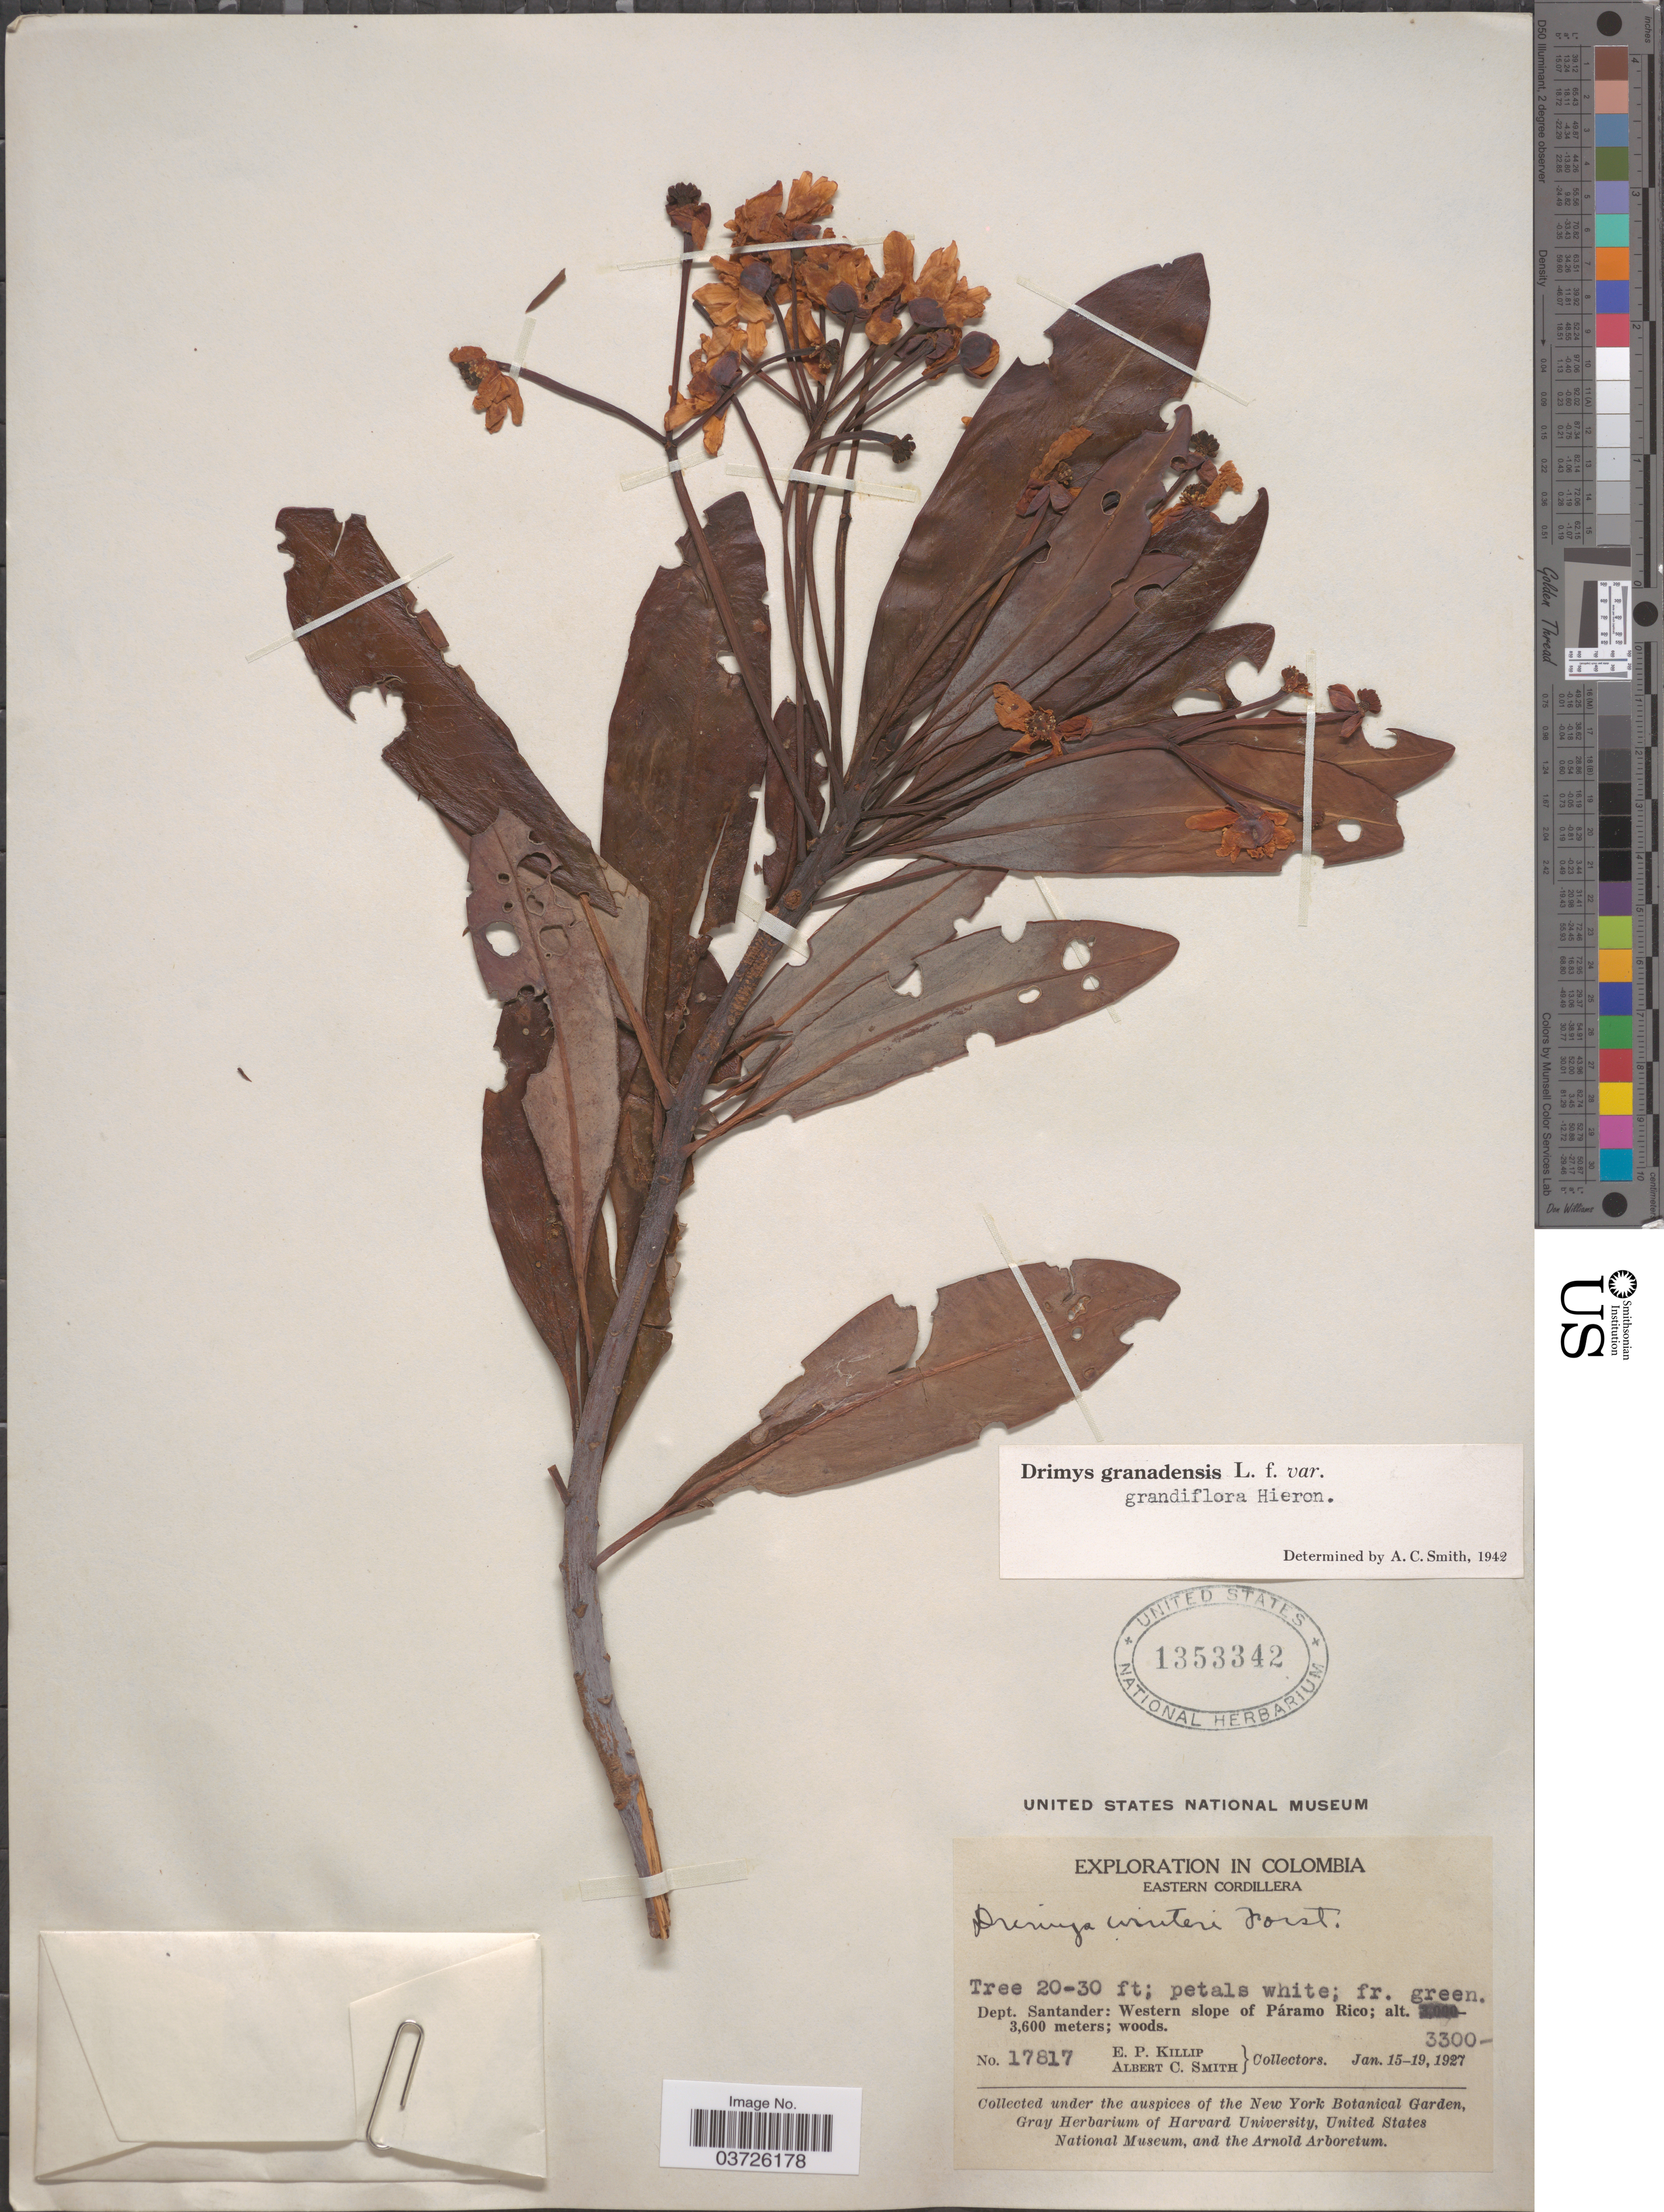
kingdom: Plantae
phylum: Tracheophyta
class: Magnoliopsida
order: Canellales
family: Winteraceae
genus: Drimys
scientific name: Drimys granadensis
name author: L. f.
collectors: E. P. Killip & A. C. Smith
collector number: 17817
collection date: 1927-01-15/1927-01-19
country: Colombia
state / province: Santander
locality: Eastern Cordillera. Dept. Santander: Western slope of Páramo Rico.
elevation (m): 3300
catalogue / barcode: US 1353342